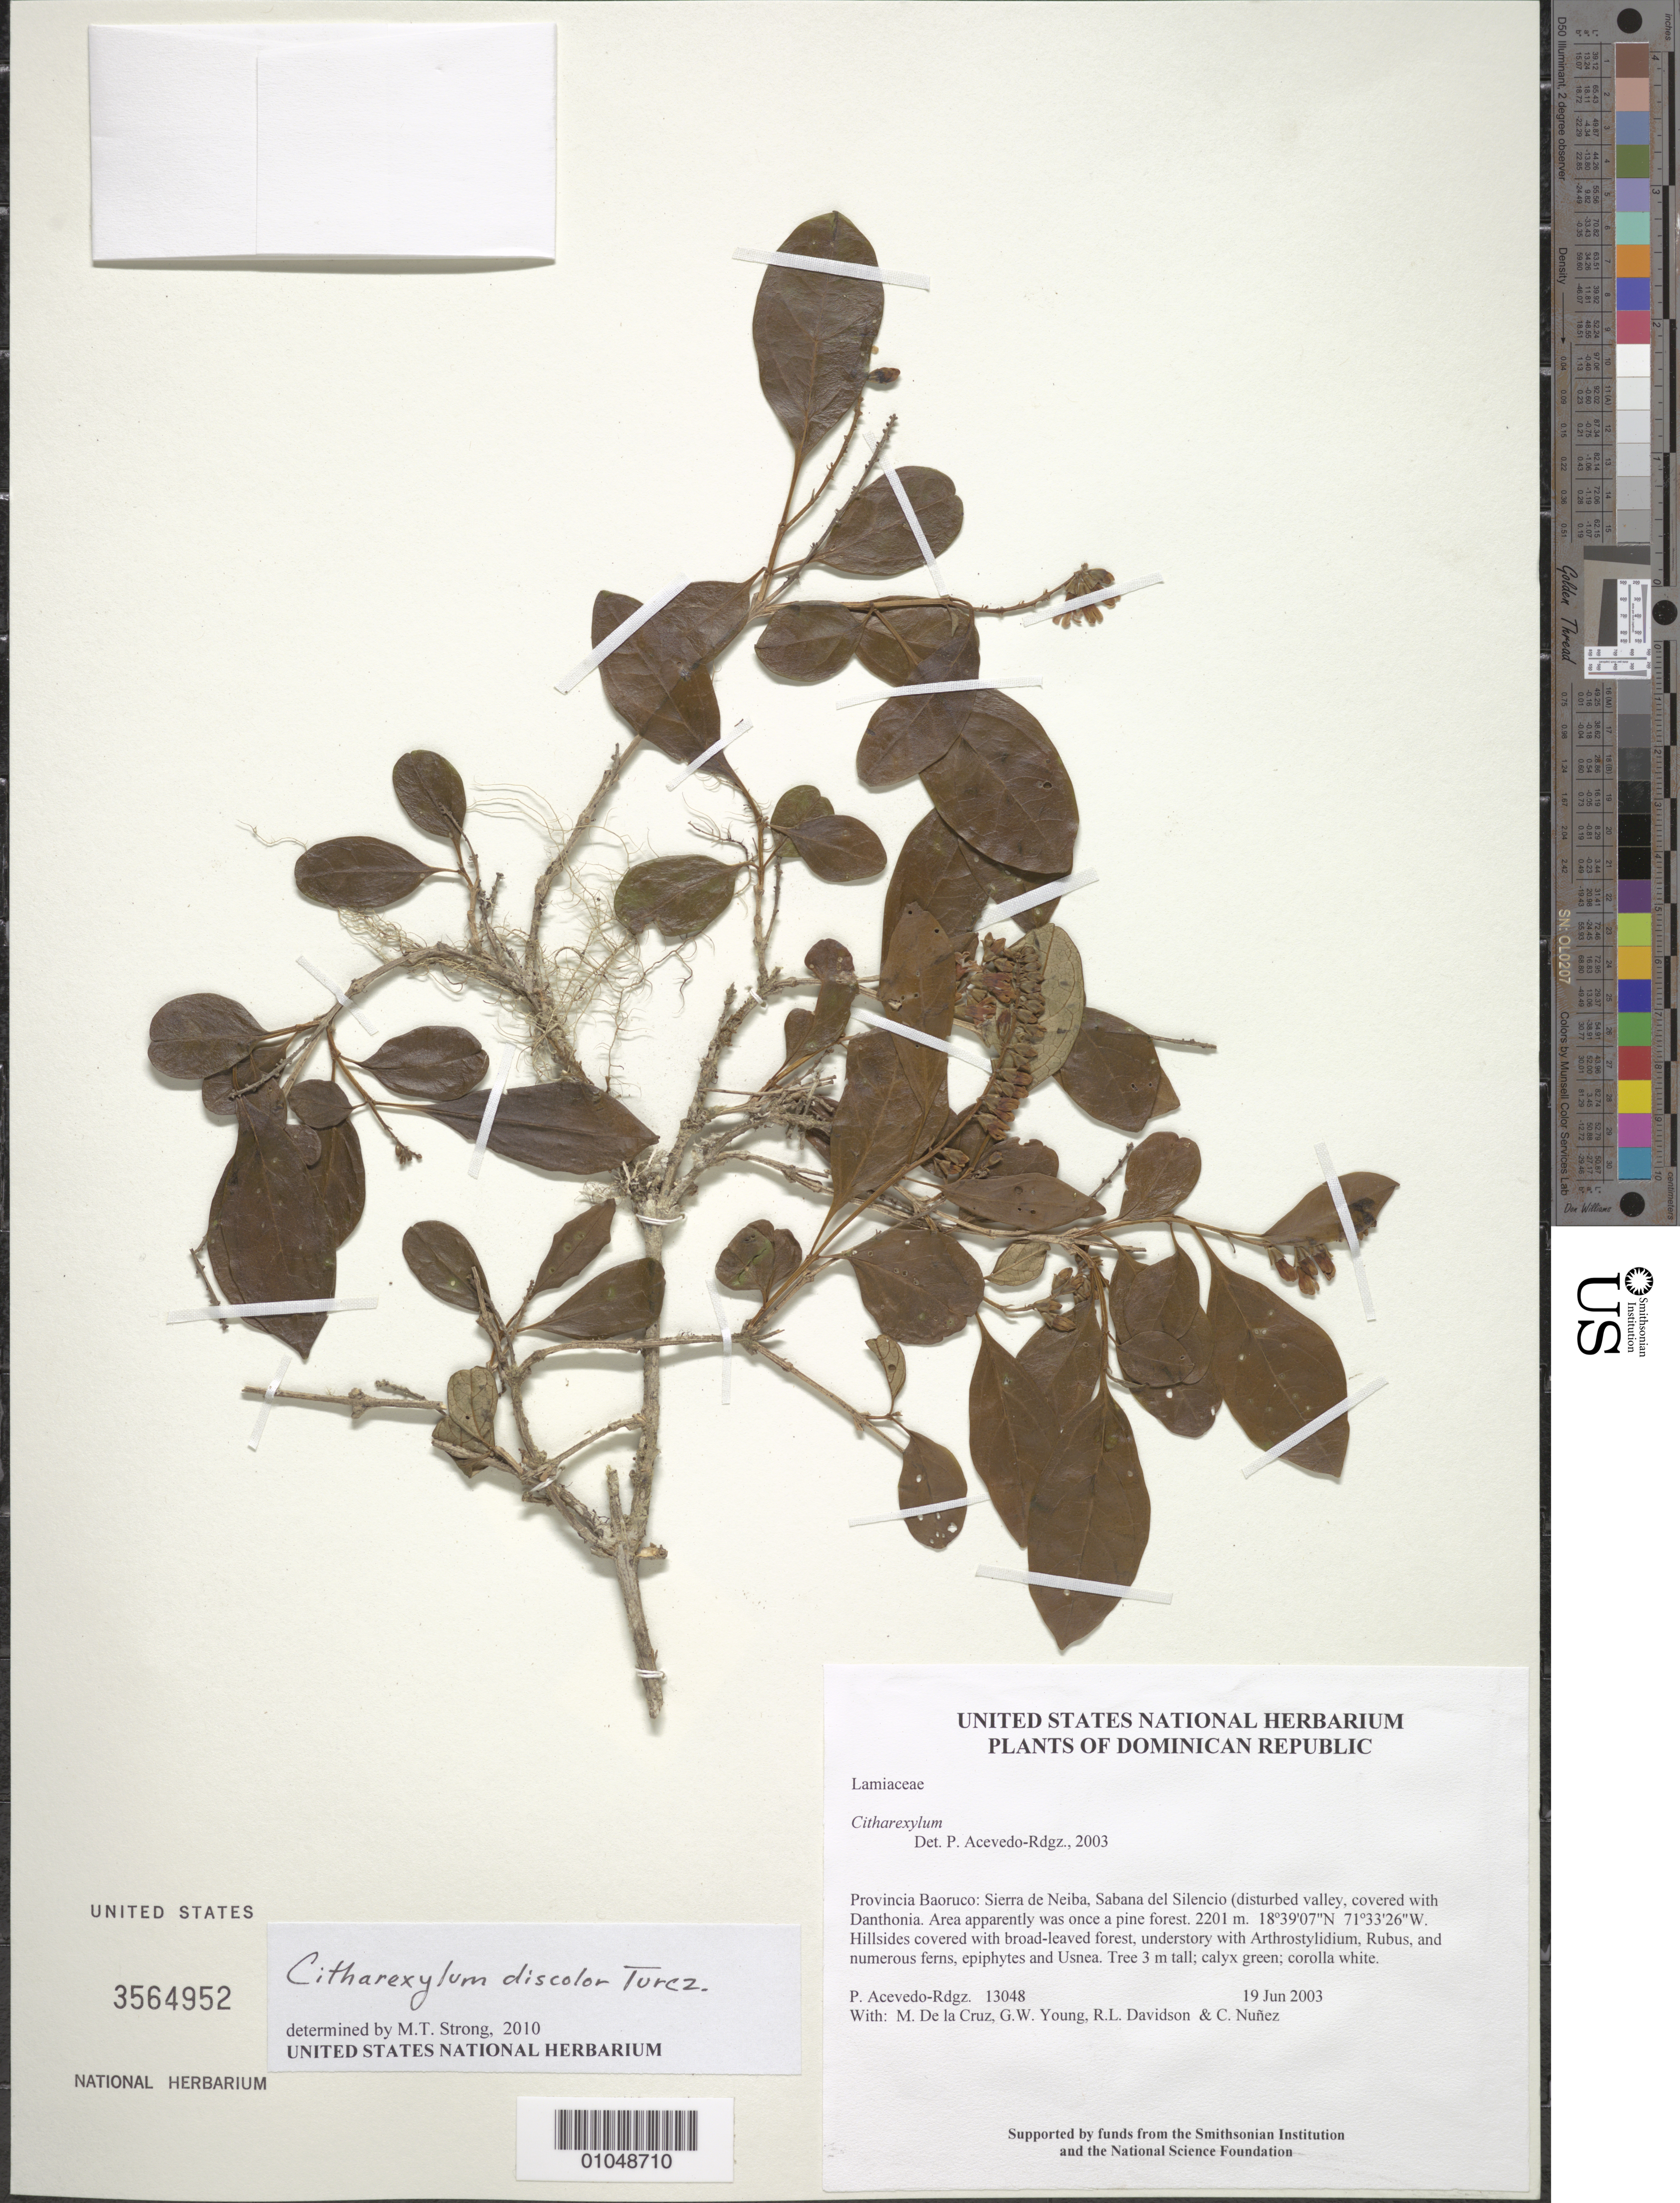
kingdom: Plantae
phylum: Tracheophyta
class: Magnoliopsida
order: Lamiales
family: Verbenaceae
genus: Citharexylum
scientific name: Citharexylum discolor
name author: Turcz.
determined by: Strong, M. T., (US), Smithsonian Institution - National Museum of Natural History (UNITED STATES)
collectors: P. Acevedo-Rodr., M. de la Cruz, J. Rawlins, G. Young, R. Davidson & C. Nunez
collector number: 13048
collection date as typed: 19 Jun 2003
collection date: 2003-06-19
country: Dominican Republic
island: Hispaniola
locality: Provincia Baoruco: Sierra de Neiba, Sabana del Silencio (disturbed valley, covered with Danthonia. Area apparently was once a pine forest.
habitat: Hillsides covered with broad-leaved forest, understory with Arthrostylidium, Rubus, and numerous ferns, epiphytes and Usnea.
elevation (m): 2201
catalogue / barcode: US 3564952